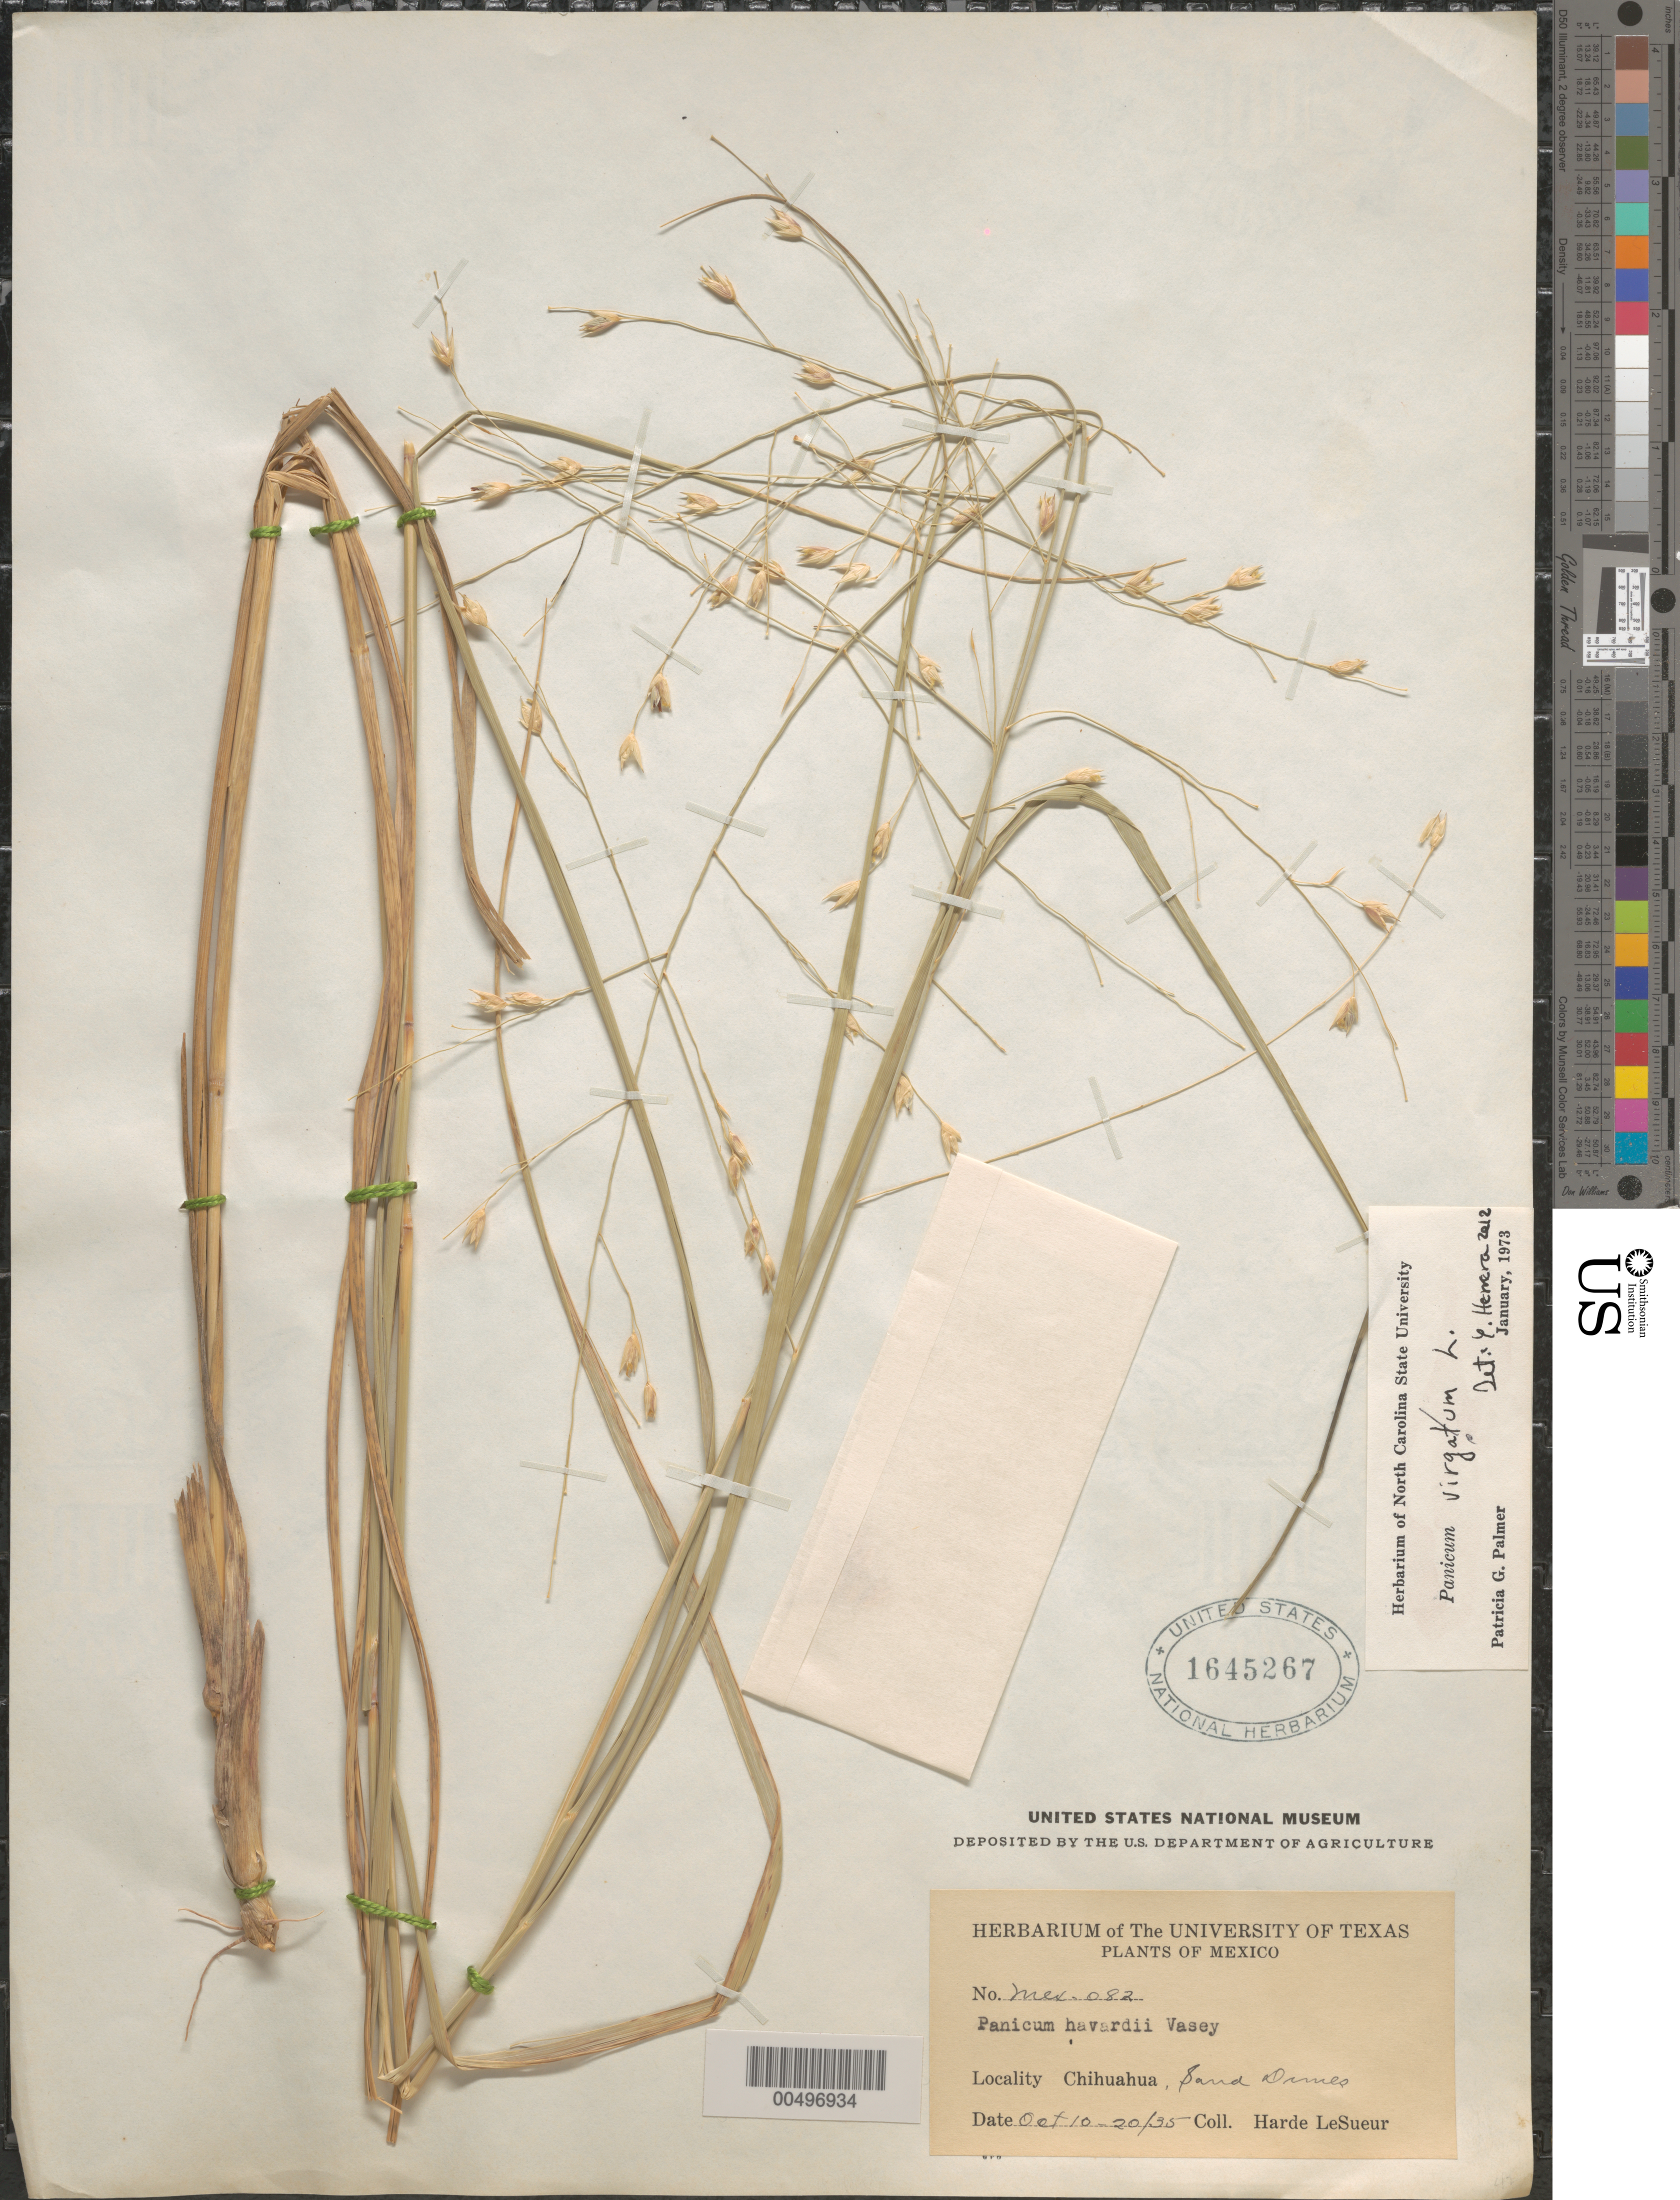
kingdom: Plantae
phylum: Tracheophyta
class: Liliopsida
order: Poales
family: Poaceae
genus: Panicum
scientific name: Panicum virgatum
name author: L.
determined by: Herrera Arrieta, Y., (CIIDIR), Instituto Politecnico Nacional (MEXICO)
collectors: D. H. LeSueur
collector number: Mex-082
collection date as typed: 10 Oct 1935 to 20 Oct 1935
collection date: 1935-10-10/1935-10-20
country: Mexico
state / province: Chihuahua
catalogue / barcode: US 1645267